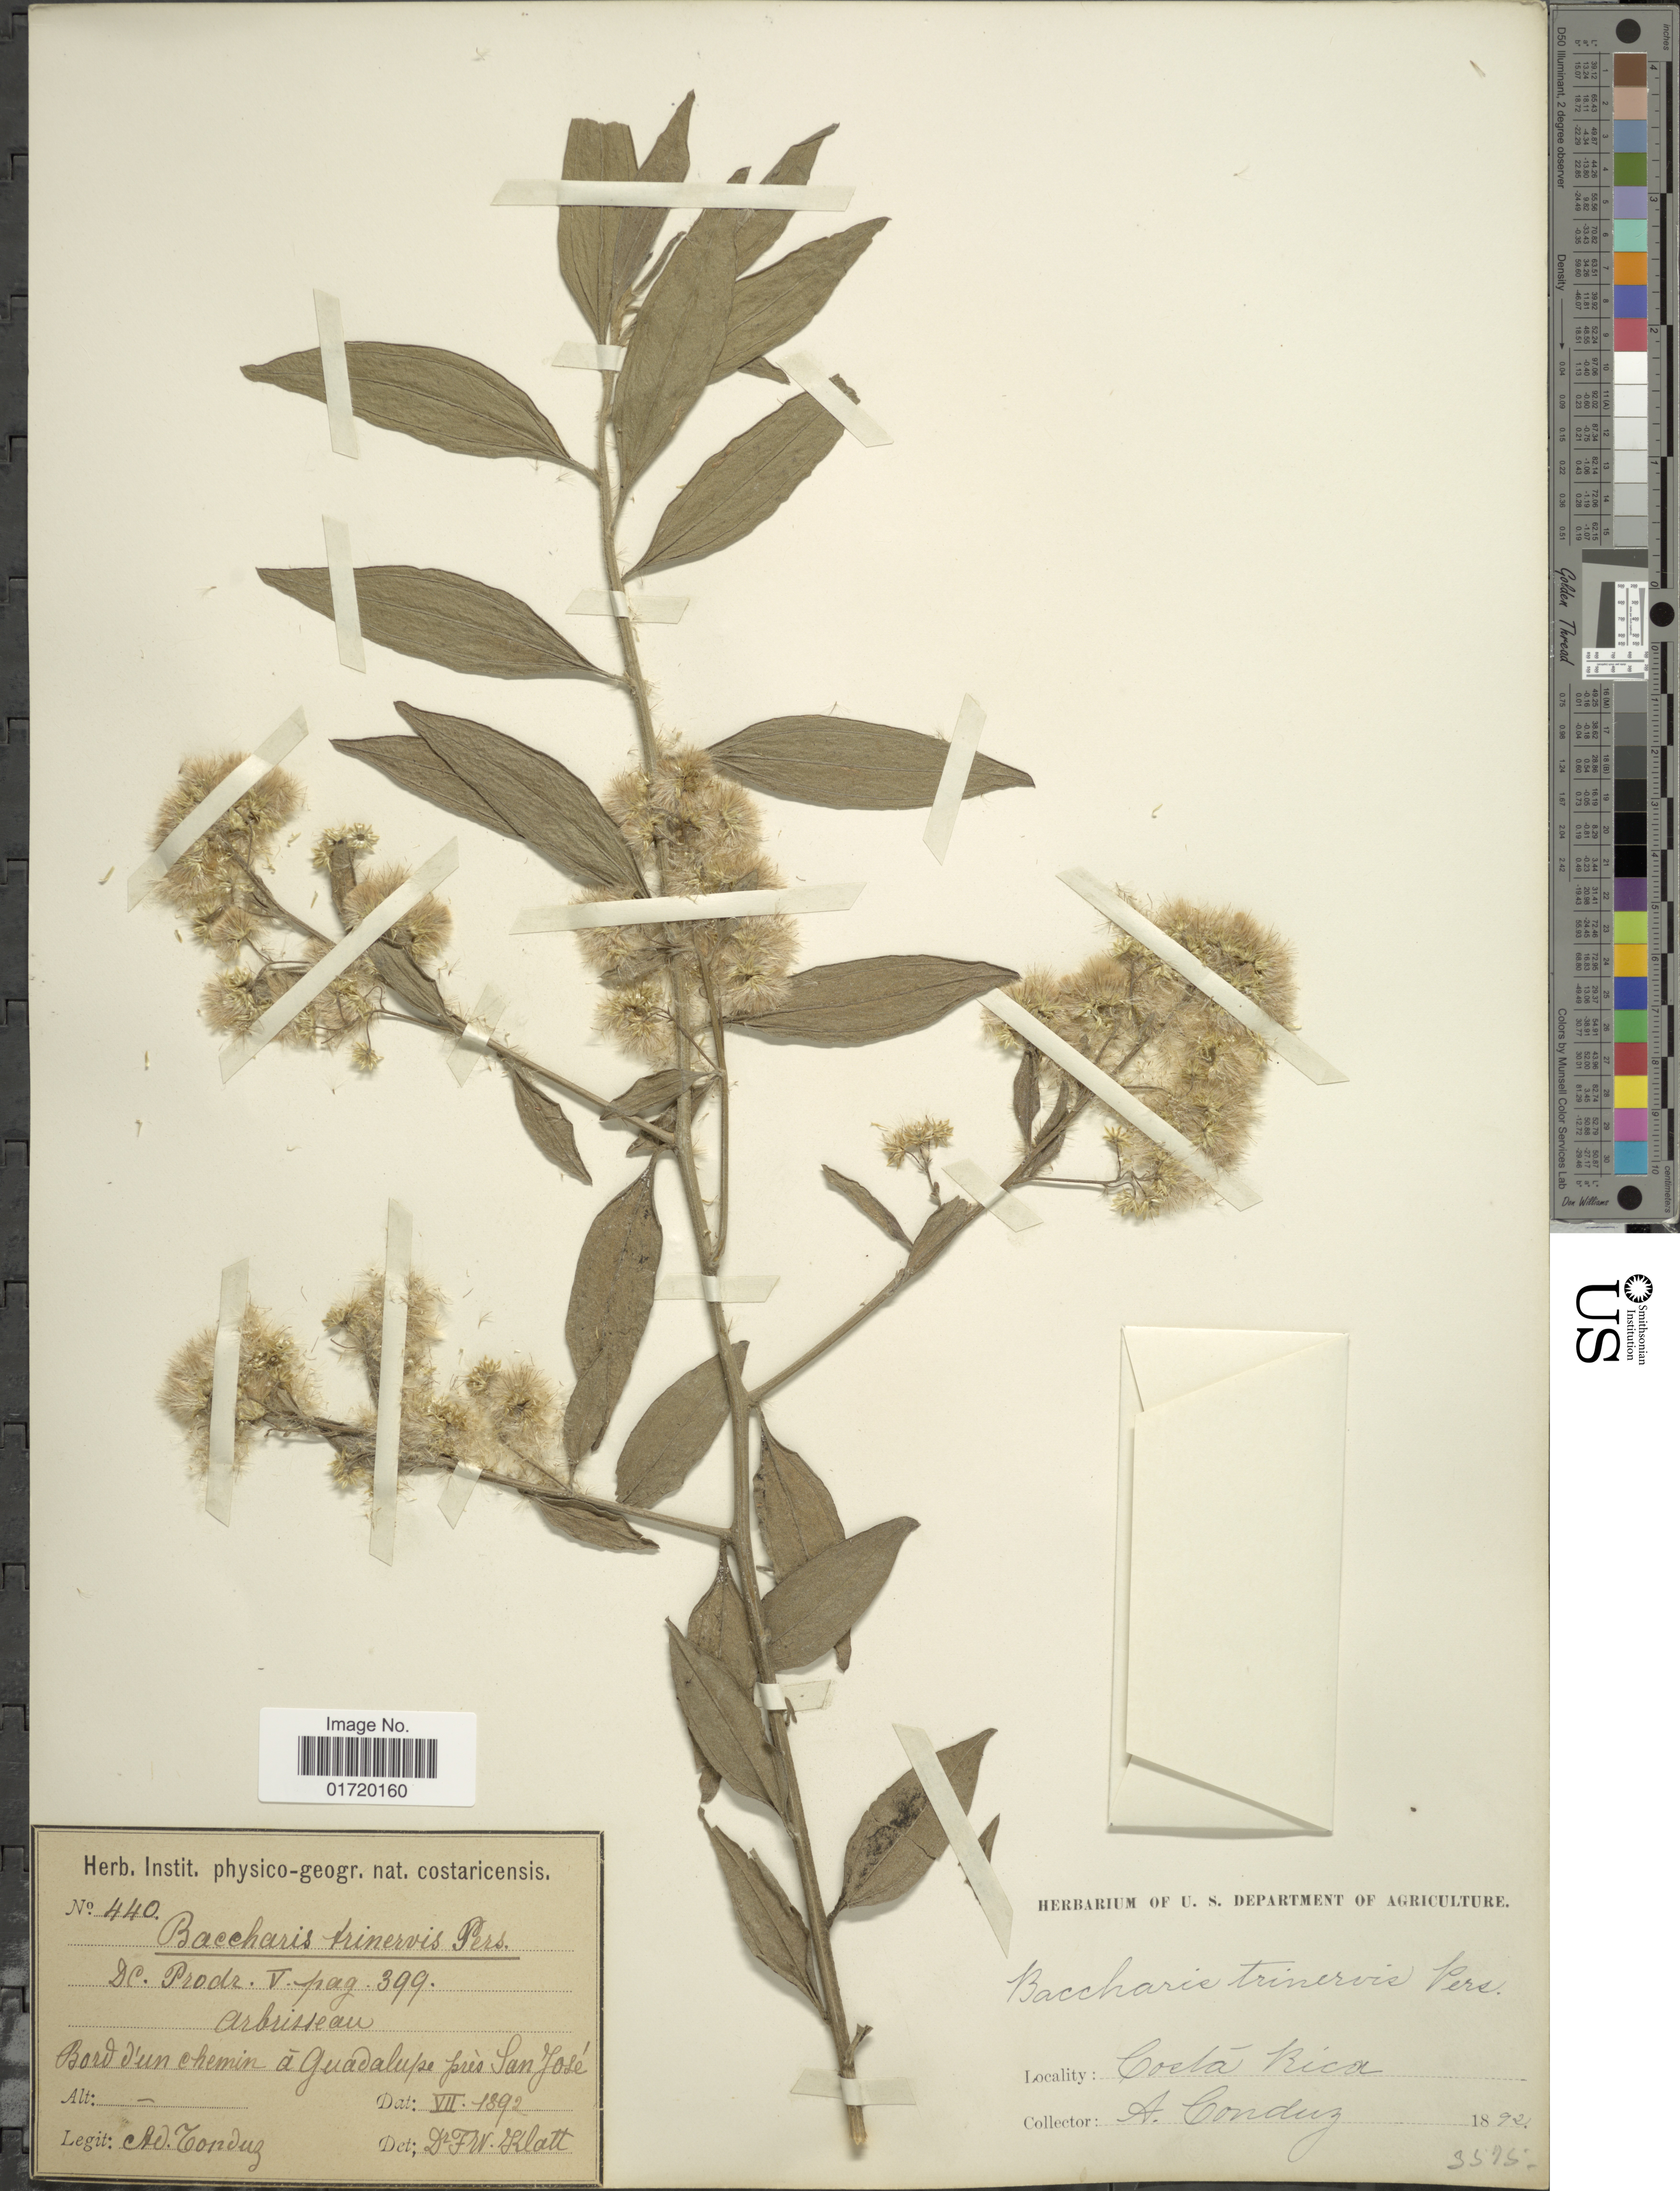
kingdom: Plantae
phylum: Tracheophyta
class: Magnoliopsida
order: Asterales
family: Asteraceae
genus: Baccharis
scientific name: Baccharis trinervis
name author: (Lam.) Pers.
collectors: A. Tonduz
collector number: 440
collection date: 1892-07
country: Costa Rica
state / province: San José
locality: Bord d'un chemin a Guadalupe pres San Jose